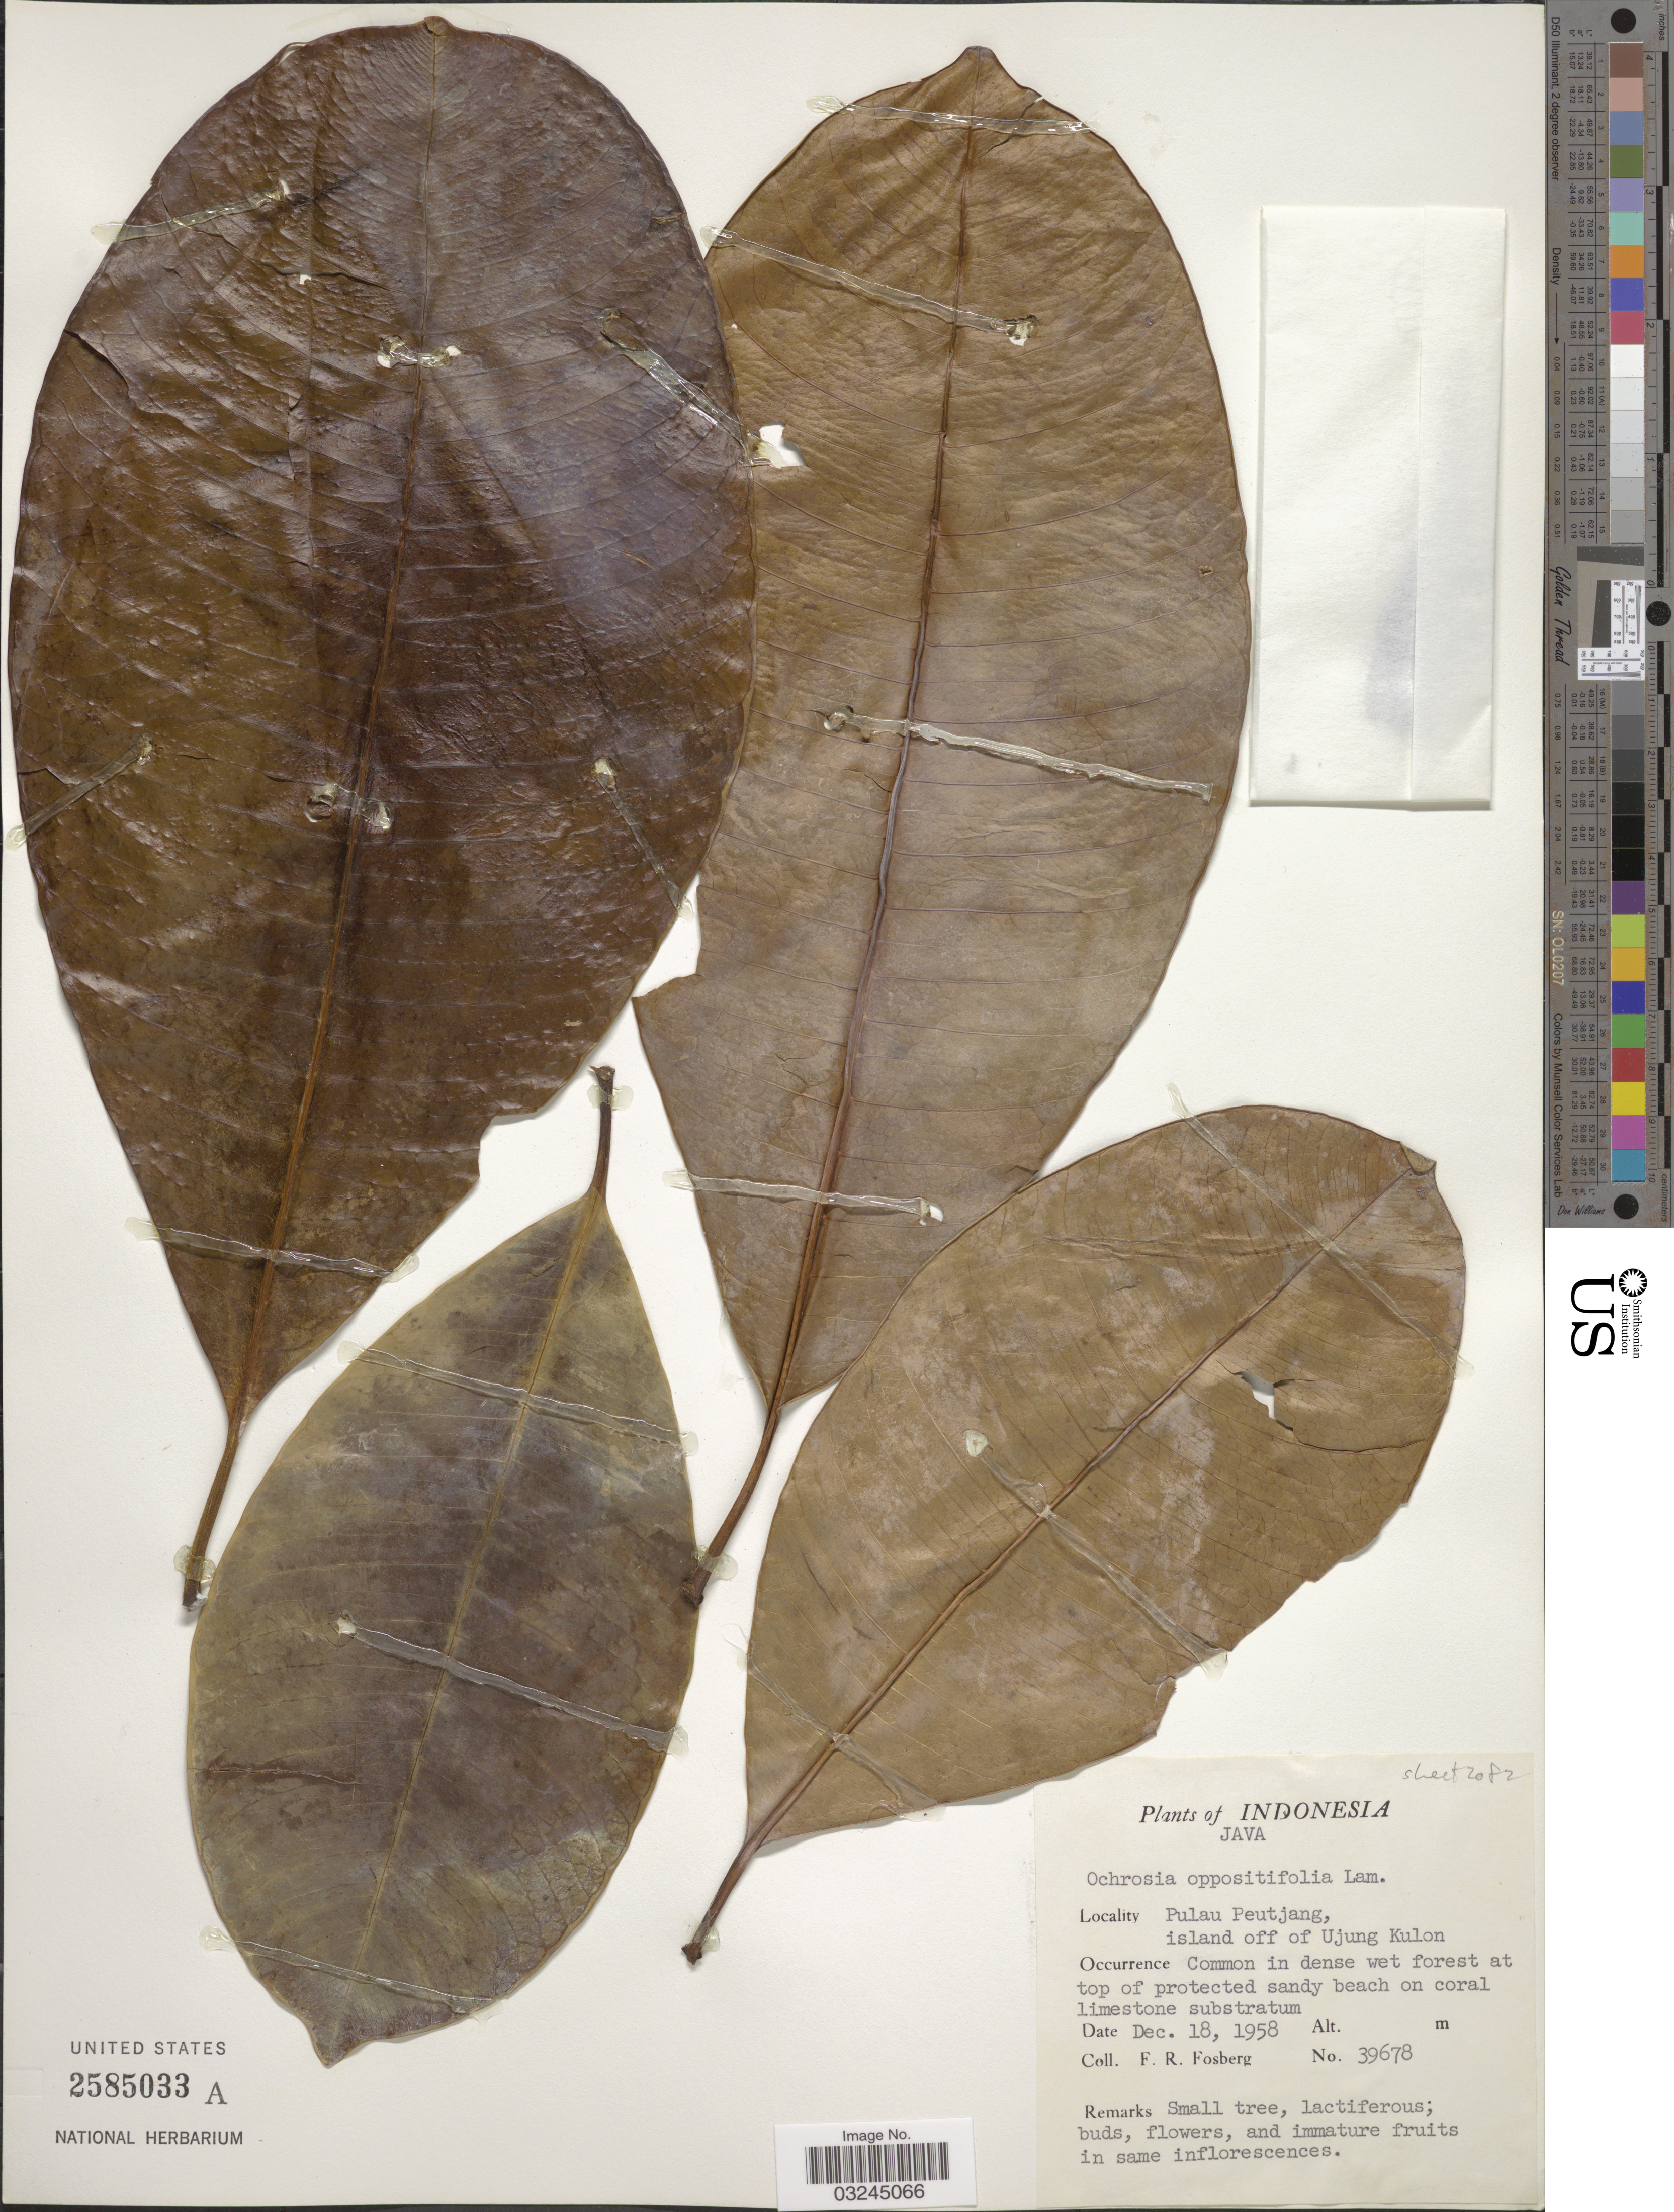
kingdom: Plantae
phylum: Tracheophyta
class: Magnoliopsida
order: Gentianales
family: Apocynaceae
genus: Ochrosia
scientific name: Ochrosia oppositifolia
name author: (Lam.) K. Schum.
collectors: F. R. Fosberg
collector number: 39678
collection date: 1958-12-18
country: Indonesia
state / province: Java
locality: Pulau Peutjang, island off of Ujung Kulon.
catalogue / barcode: US 2585033A